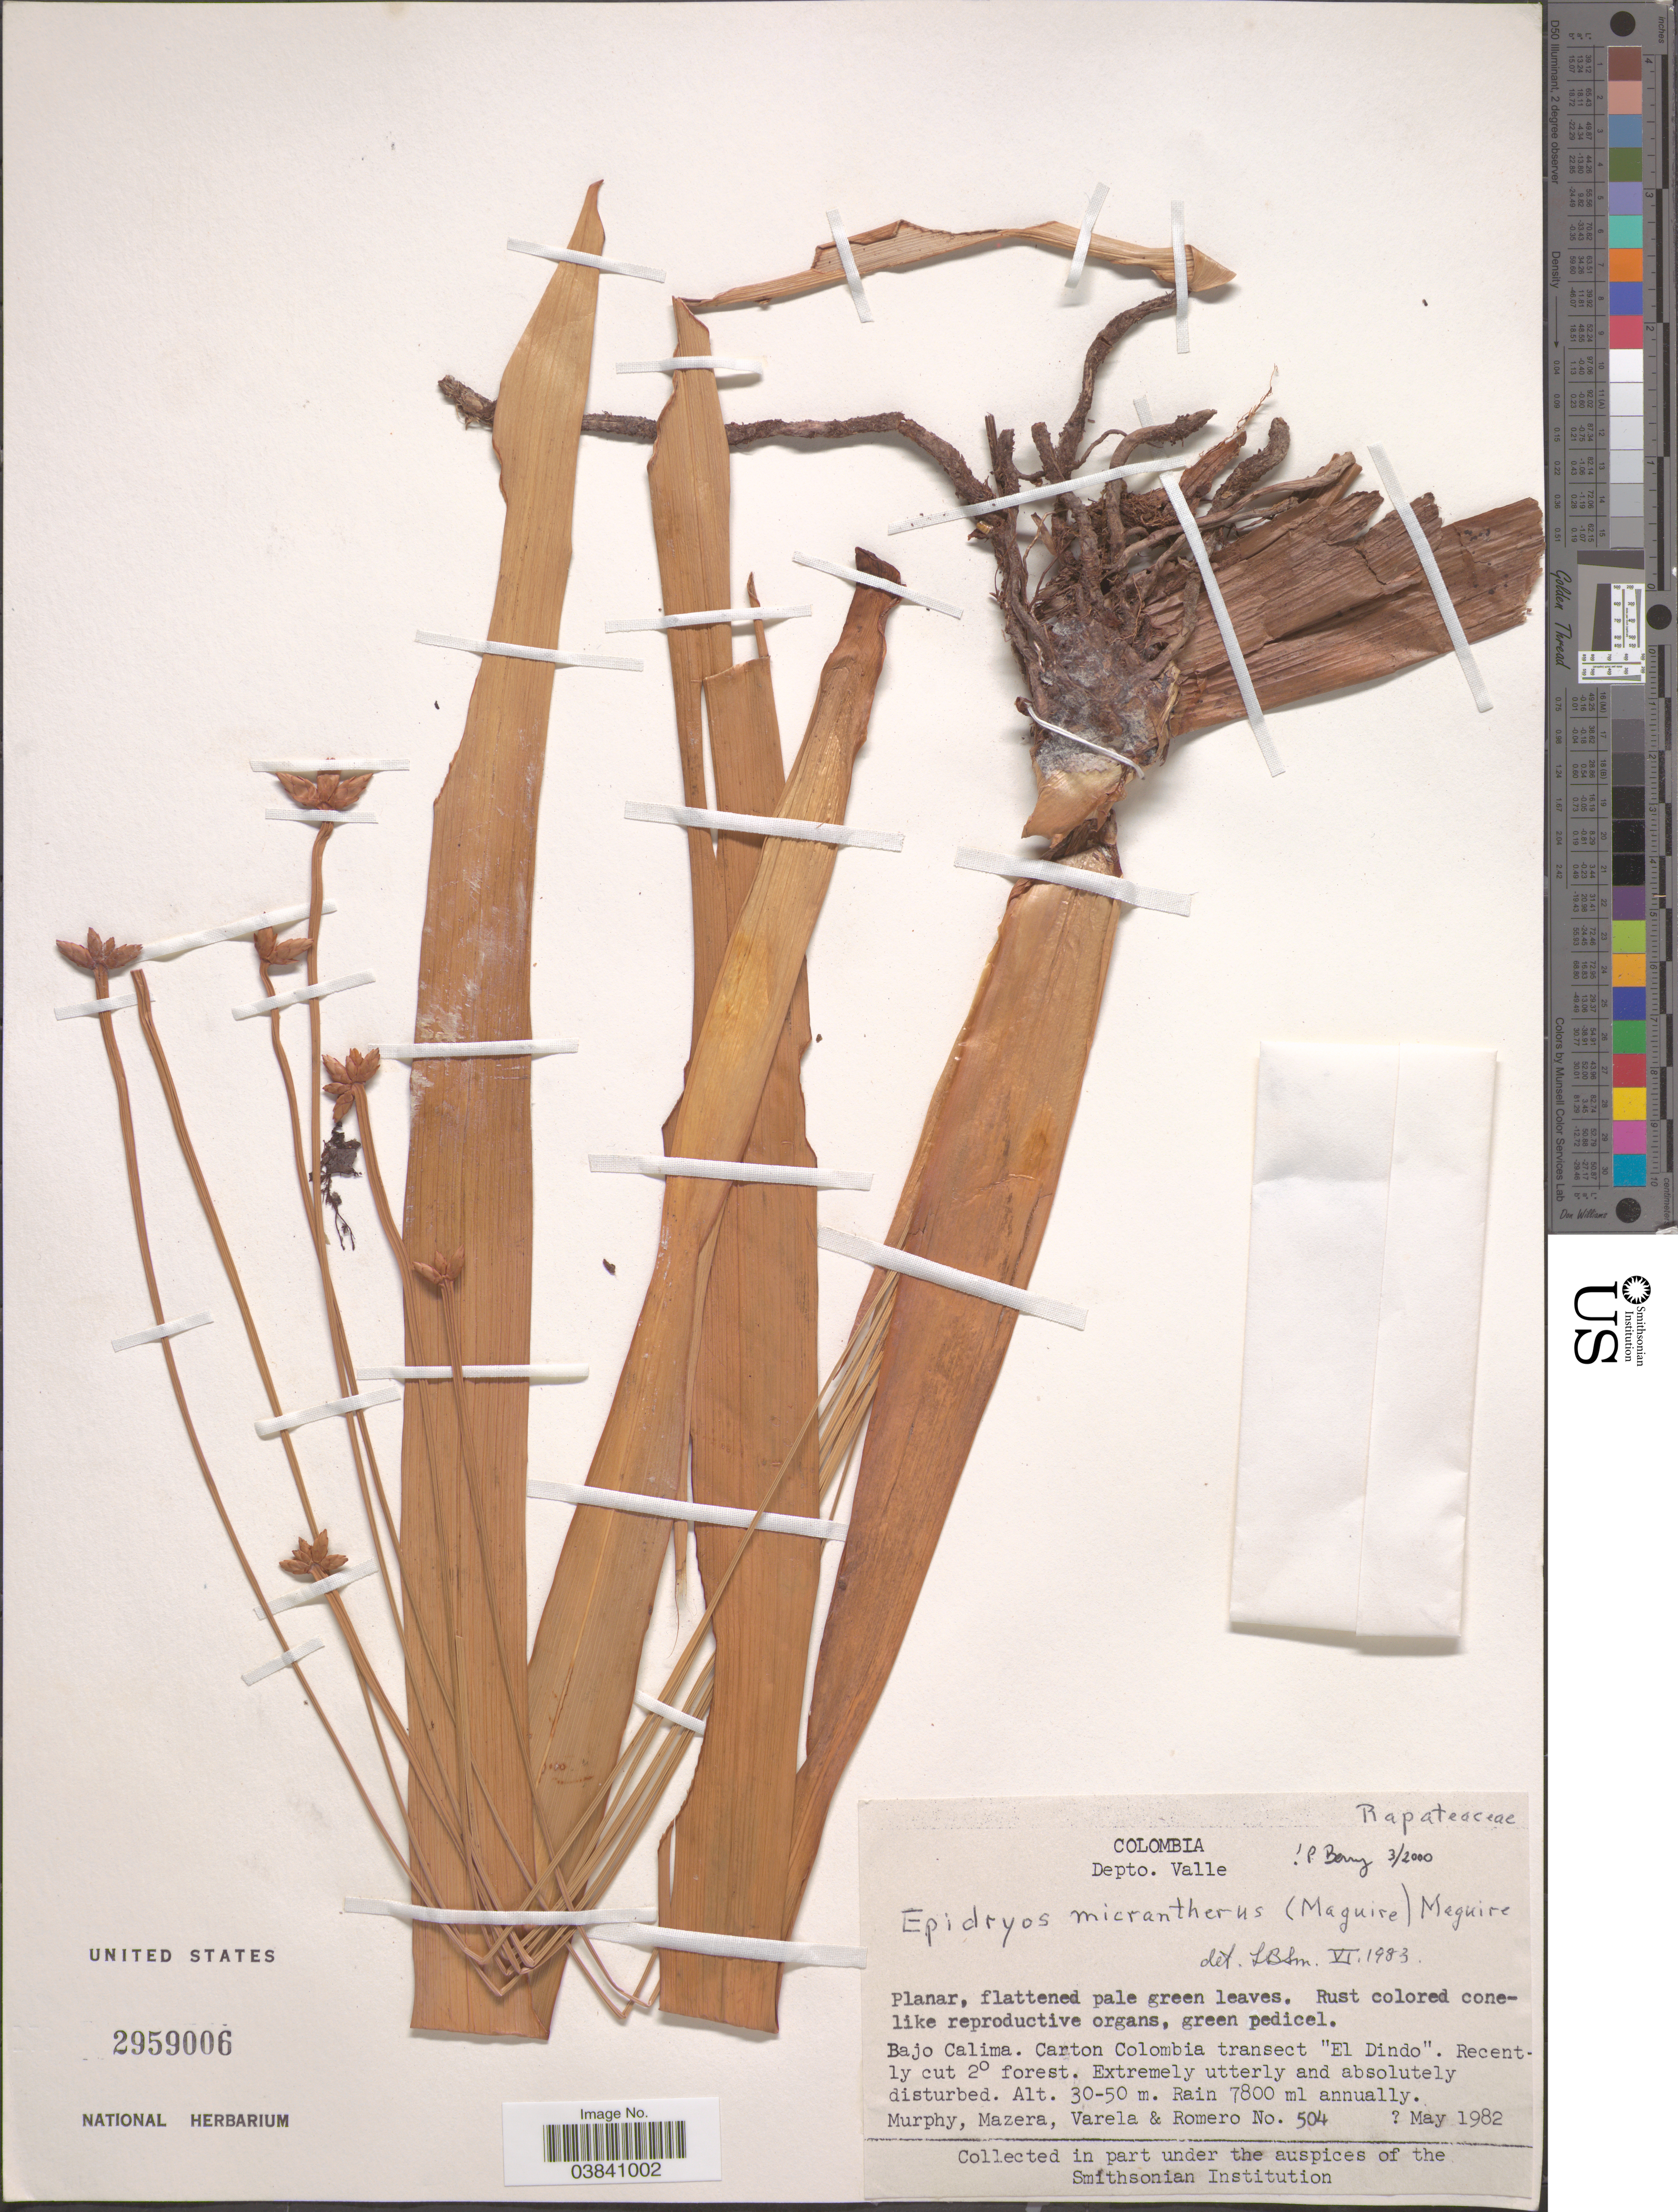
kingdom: Plantae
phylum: Tracheophyta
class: Liliopsida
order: Poales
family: Rapateaceae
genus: Epidryos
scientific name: Epidryos micrantherus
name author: (Maguire) Maguire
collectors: -. Murphy, Mazera, -. Varela & -. Romero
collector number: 504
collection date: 1982-05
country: Colombia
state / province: Valle del Cauca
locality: Depto. Valle. Bajo Calima. Carton Colombia transect "El Dindo".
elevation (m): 30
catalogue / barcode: US 2959006